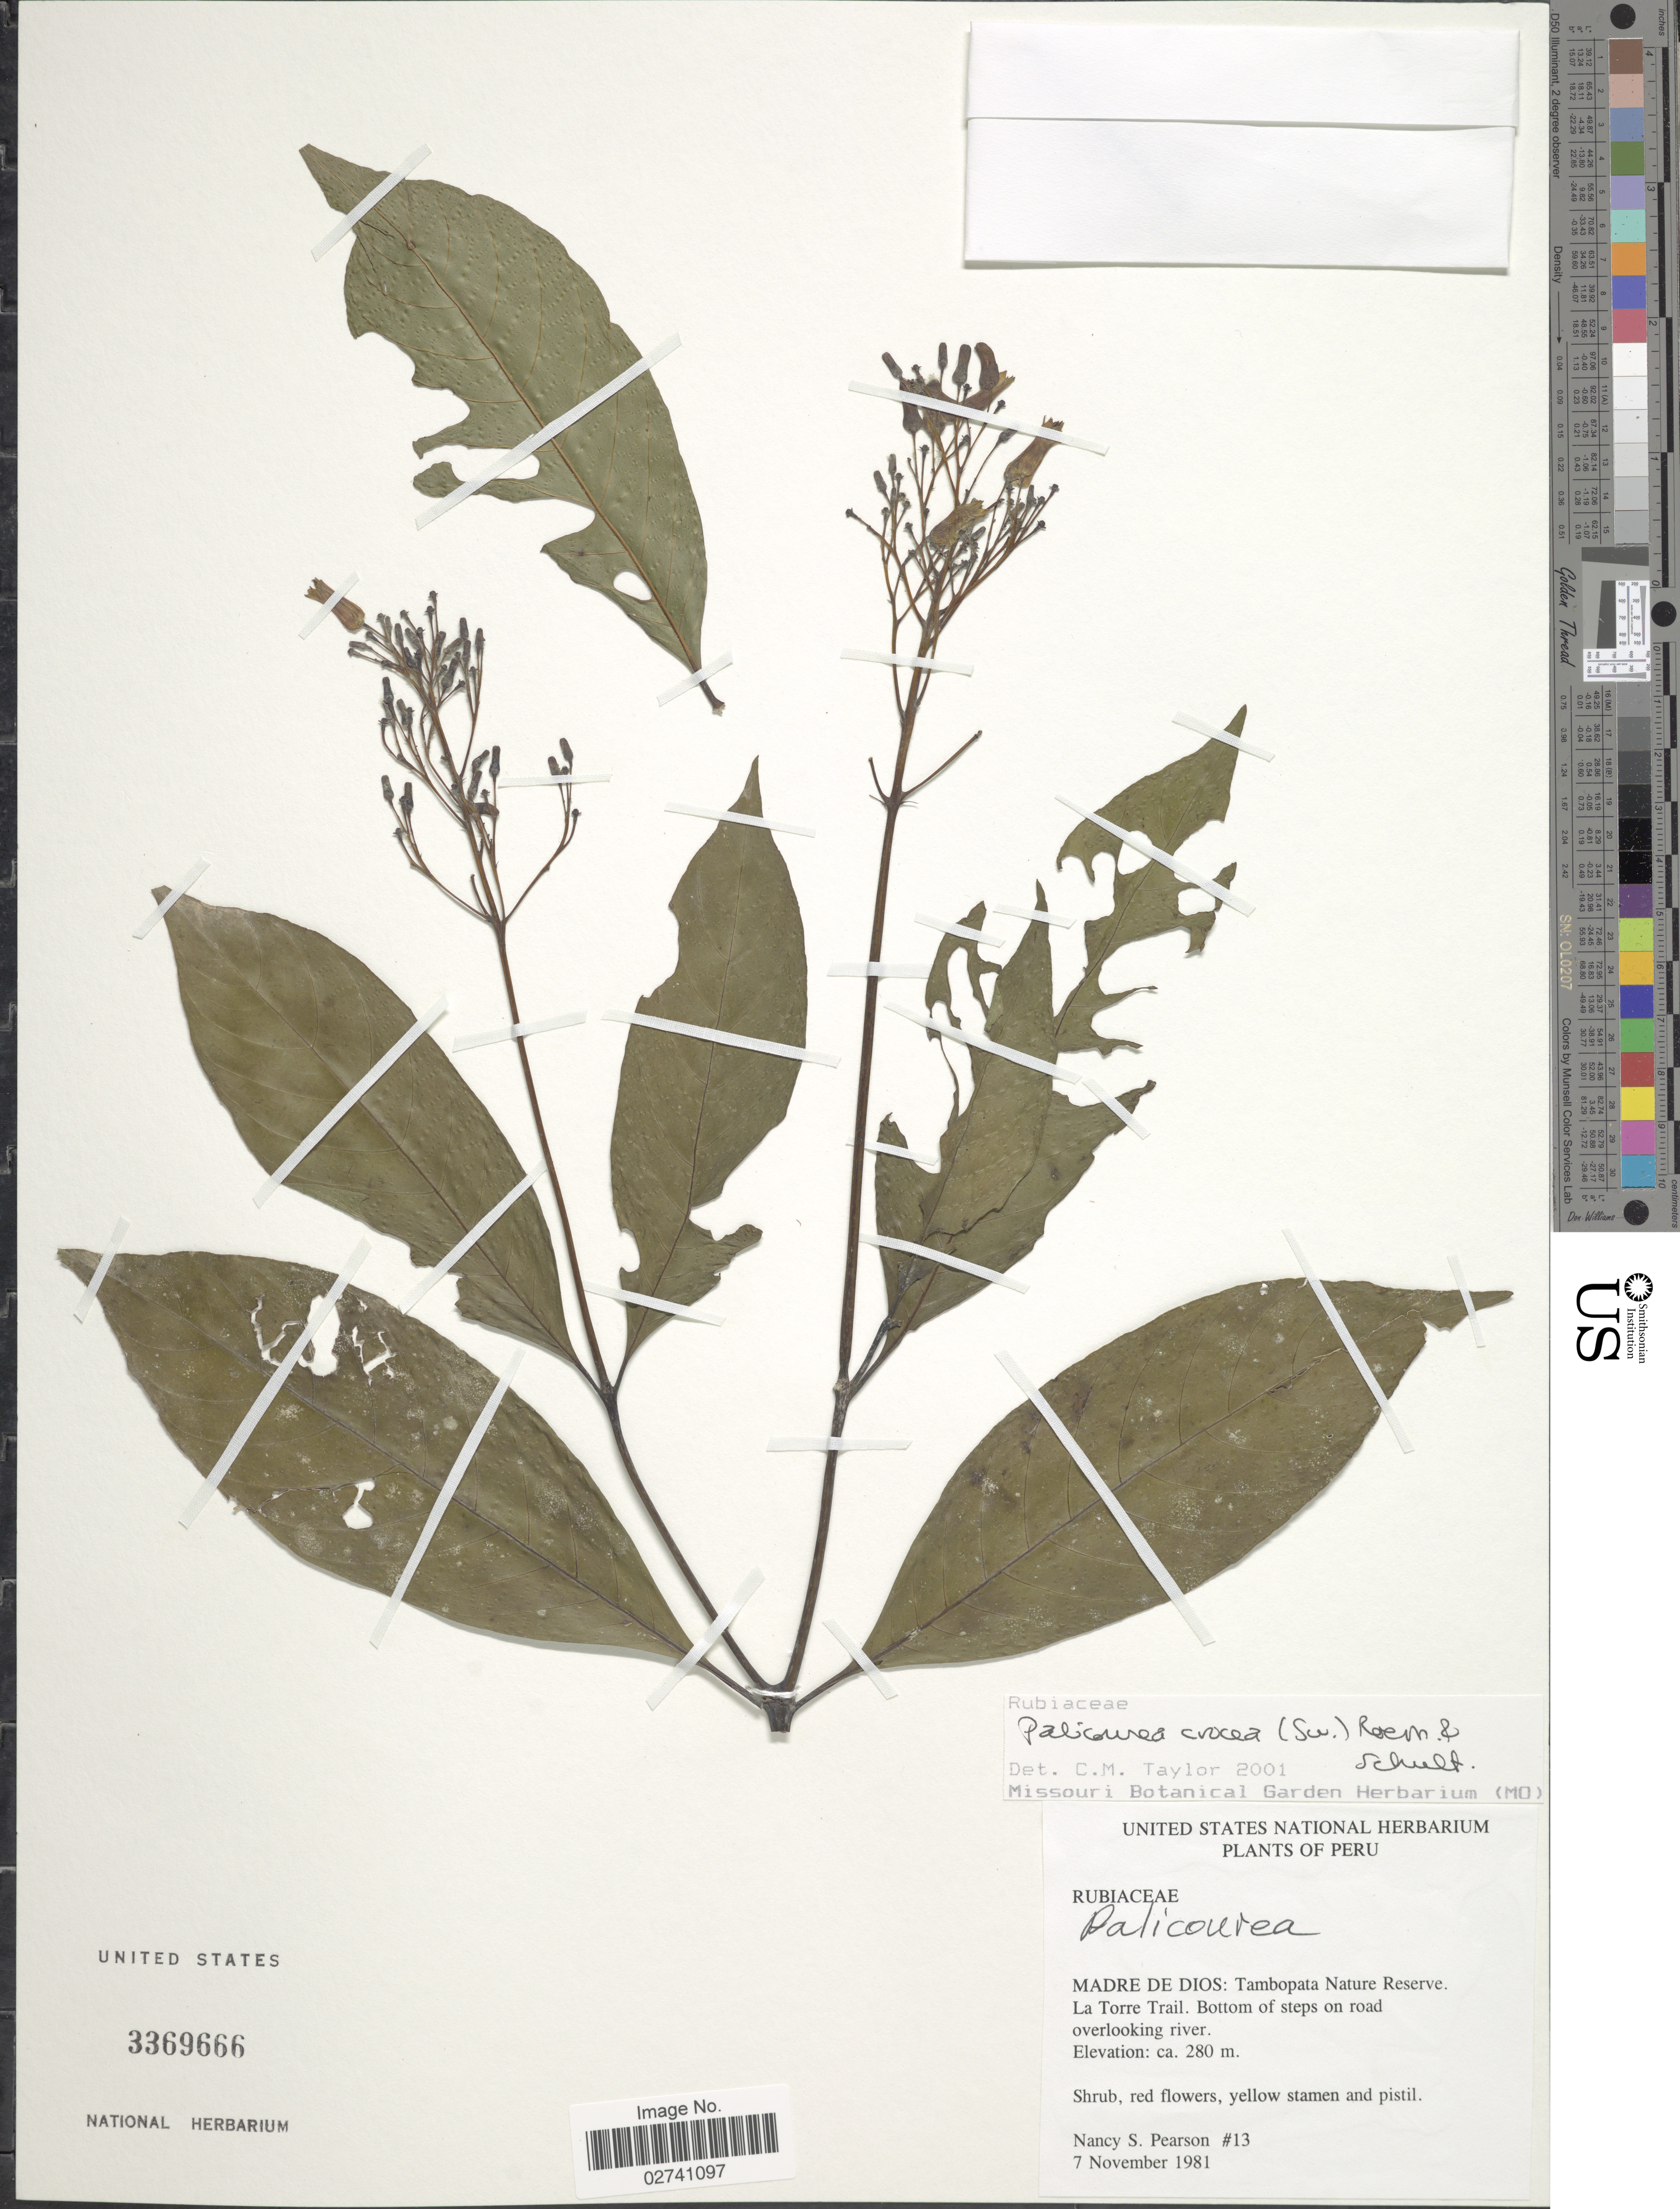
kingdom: Plantae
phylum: Tracheophyta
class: Magnoliopsida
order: Gentianales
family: Rubiaceae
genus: Palicourea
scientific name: Palicourea crocea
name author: (Sw.) Schult.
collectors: N. S. Pearson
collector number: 13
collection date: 1981-11-07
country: Peru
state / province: Madre de Dios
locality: Tambopata Nature Reserve. La Torre Trail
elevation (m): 280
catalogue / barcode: US 3369666